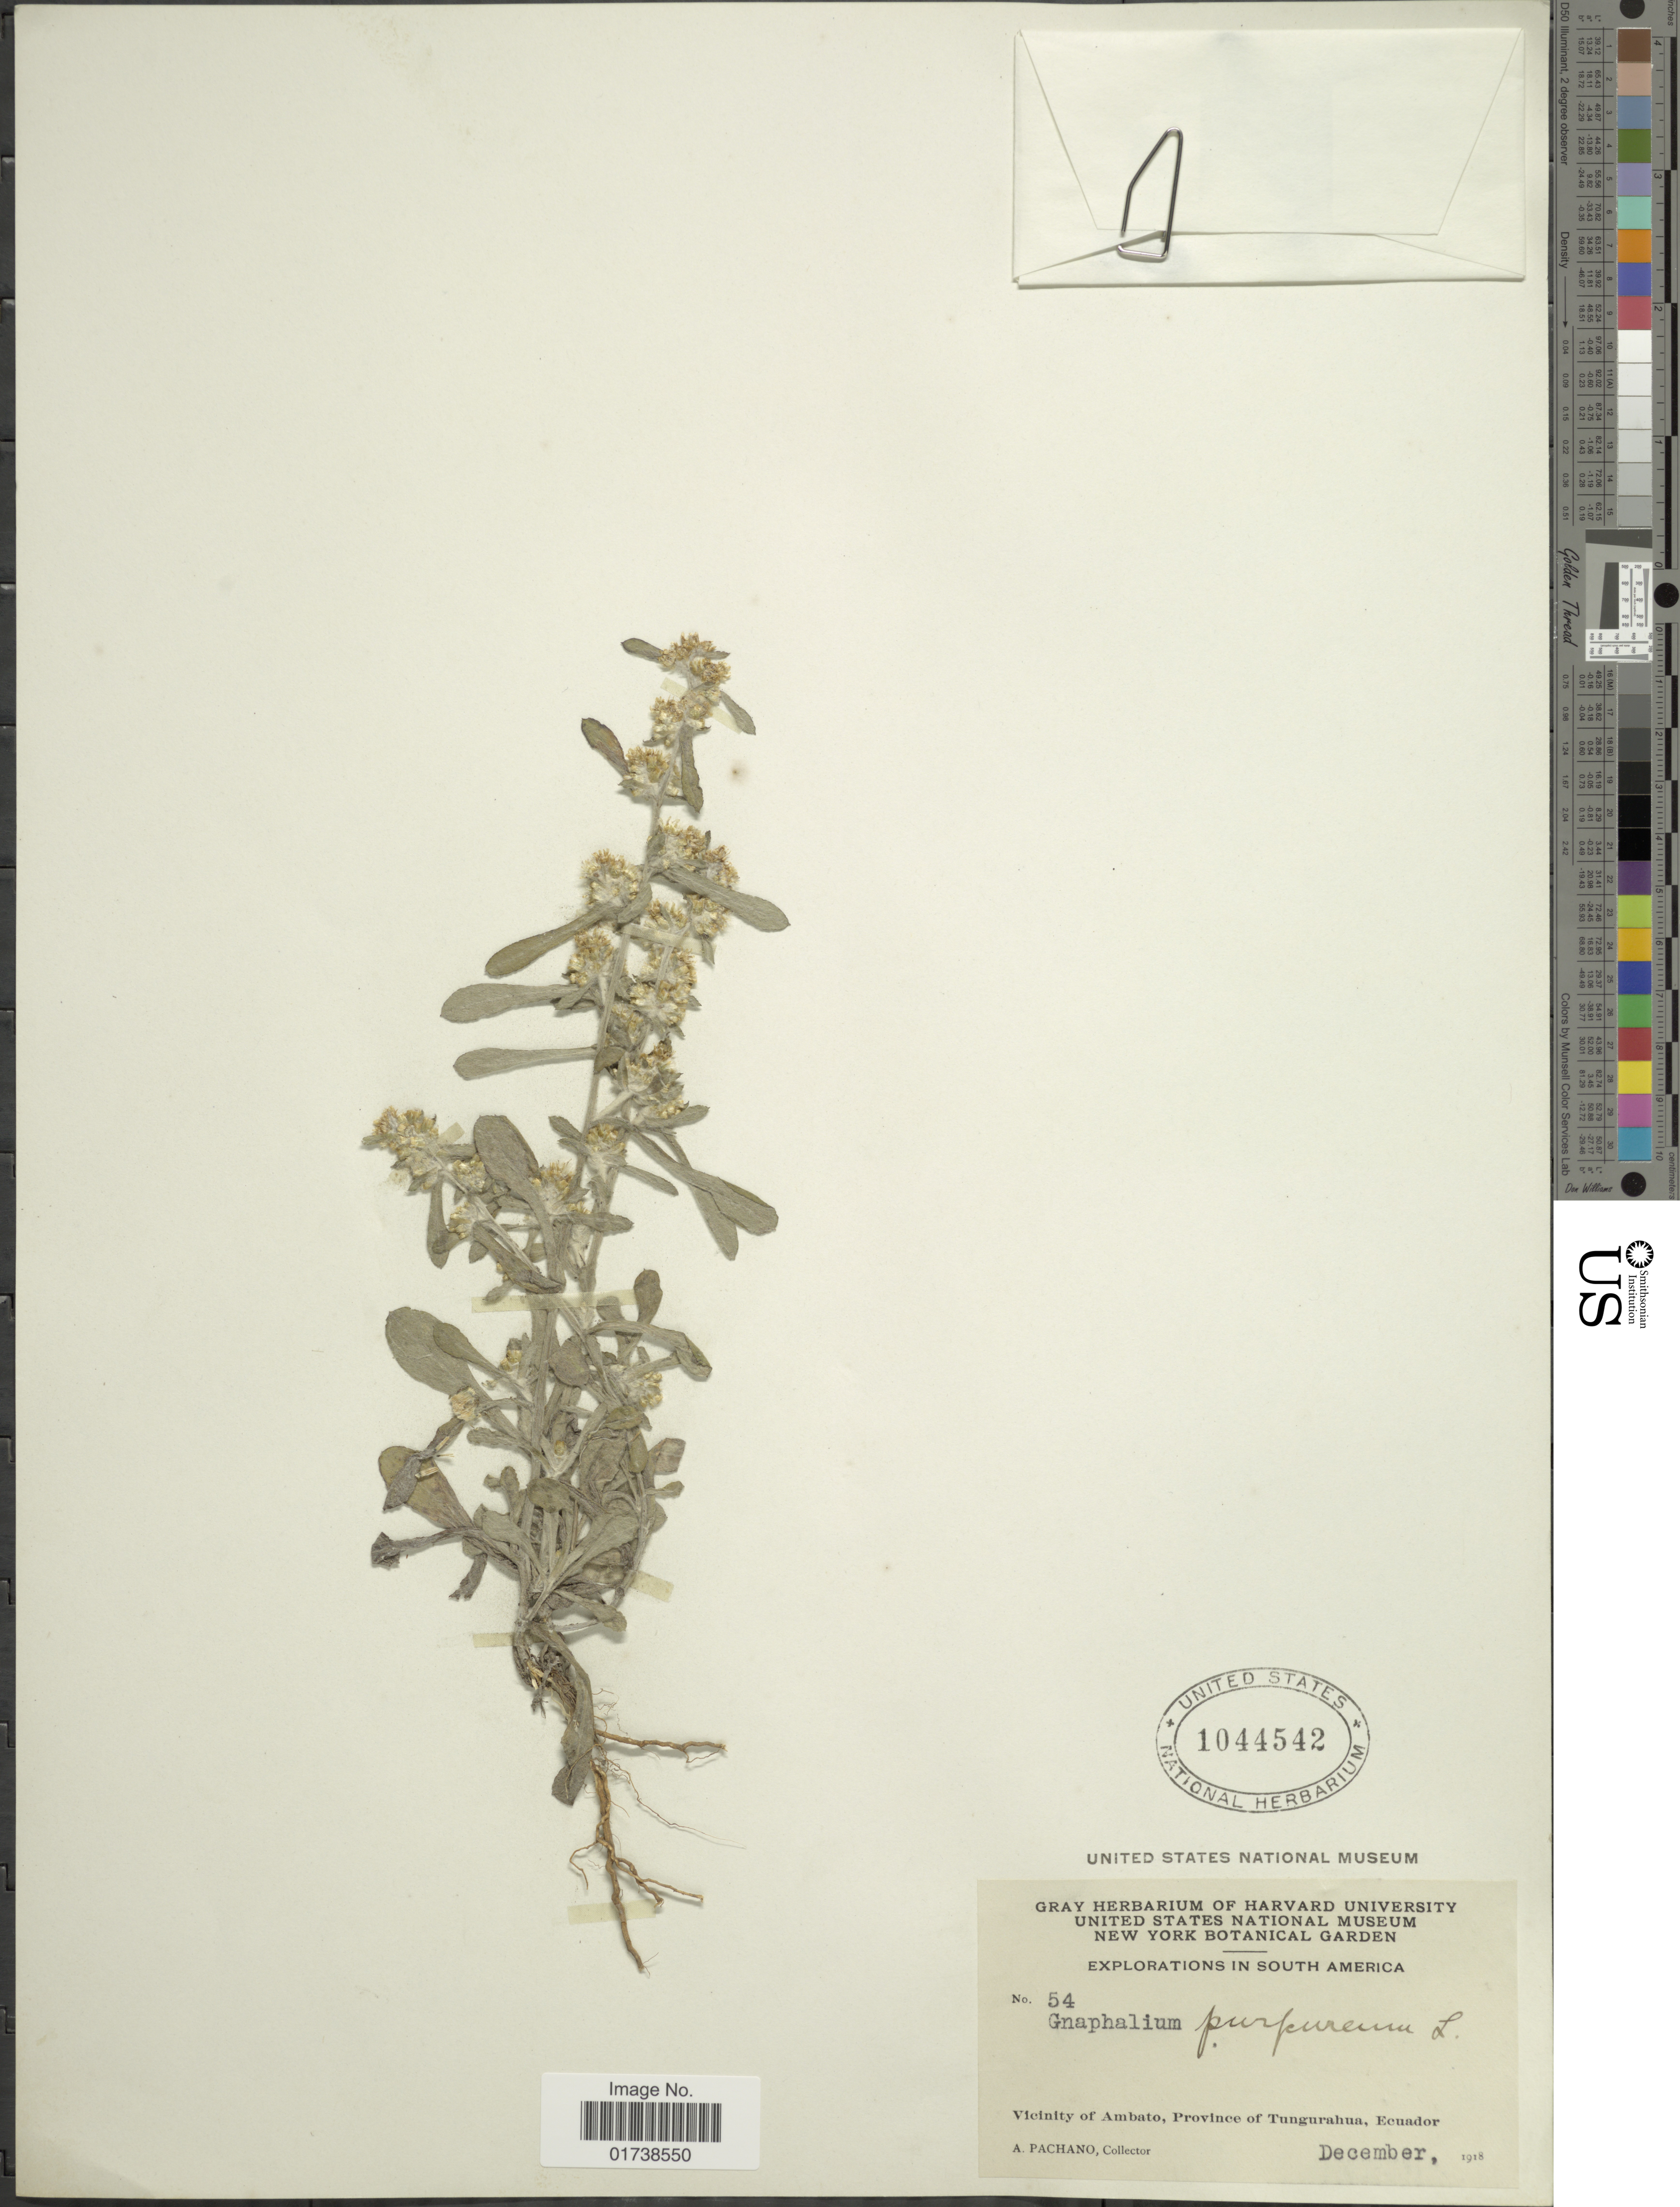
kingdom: Plantae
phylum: Tracheophyta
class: Magnoliopsida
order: Asterales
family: Asteraceae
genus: Gamochaeta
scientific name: Gamochaeta purpurea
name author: (L.) Cabrera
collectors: A. Pachano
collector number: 54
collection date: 1918-12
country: Ecuador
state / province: Tungurahua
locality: Vicinity of Ambato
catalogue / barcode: US 1044542